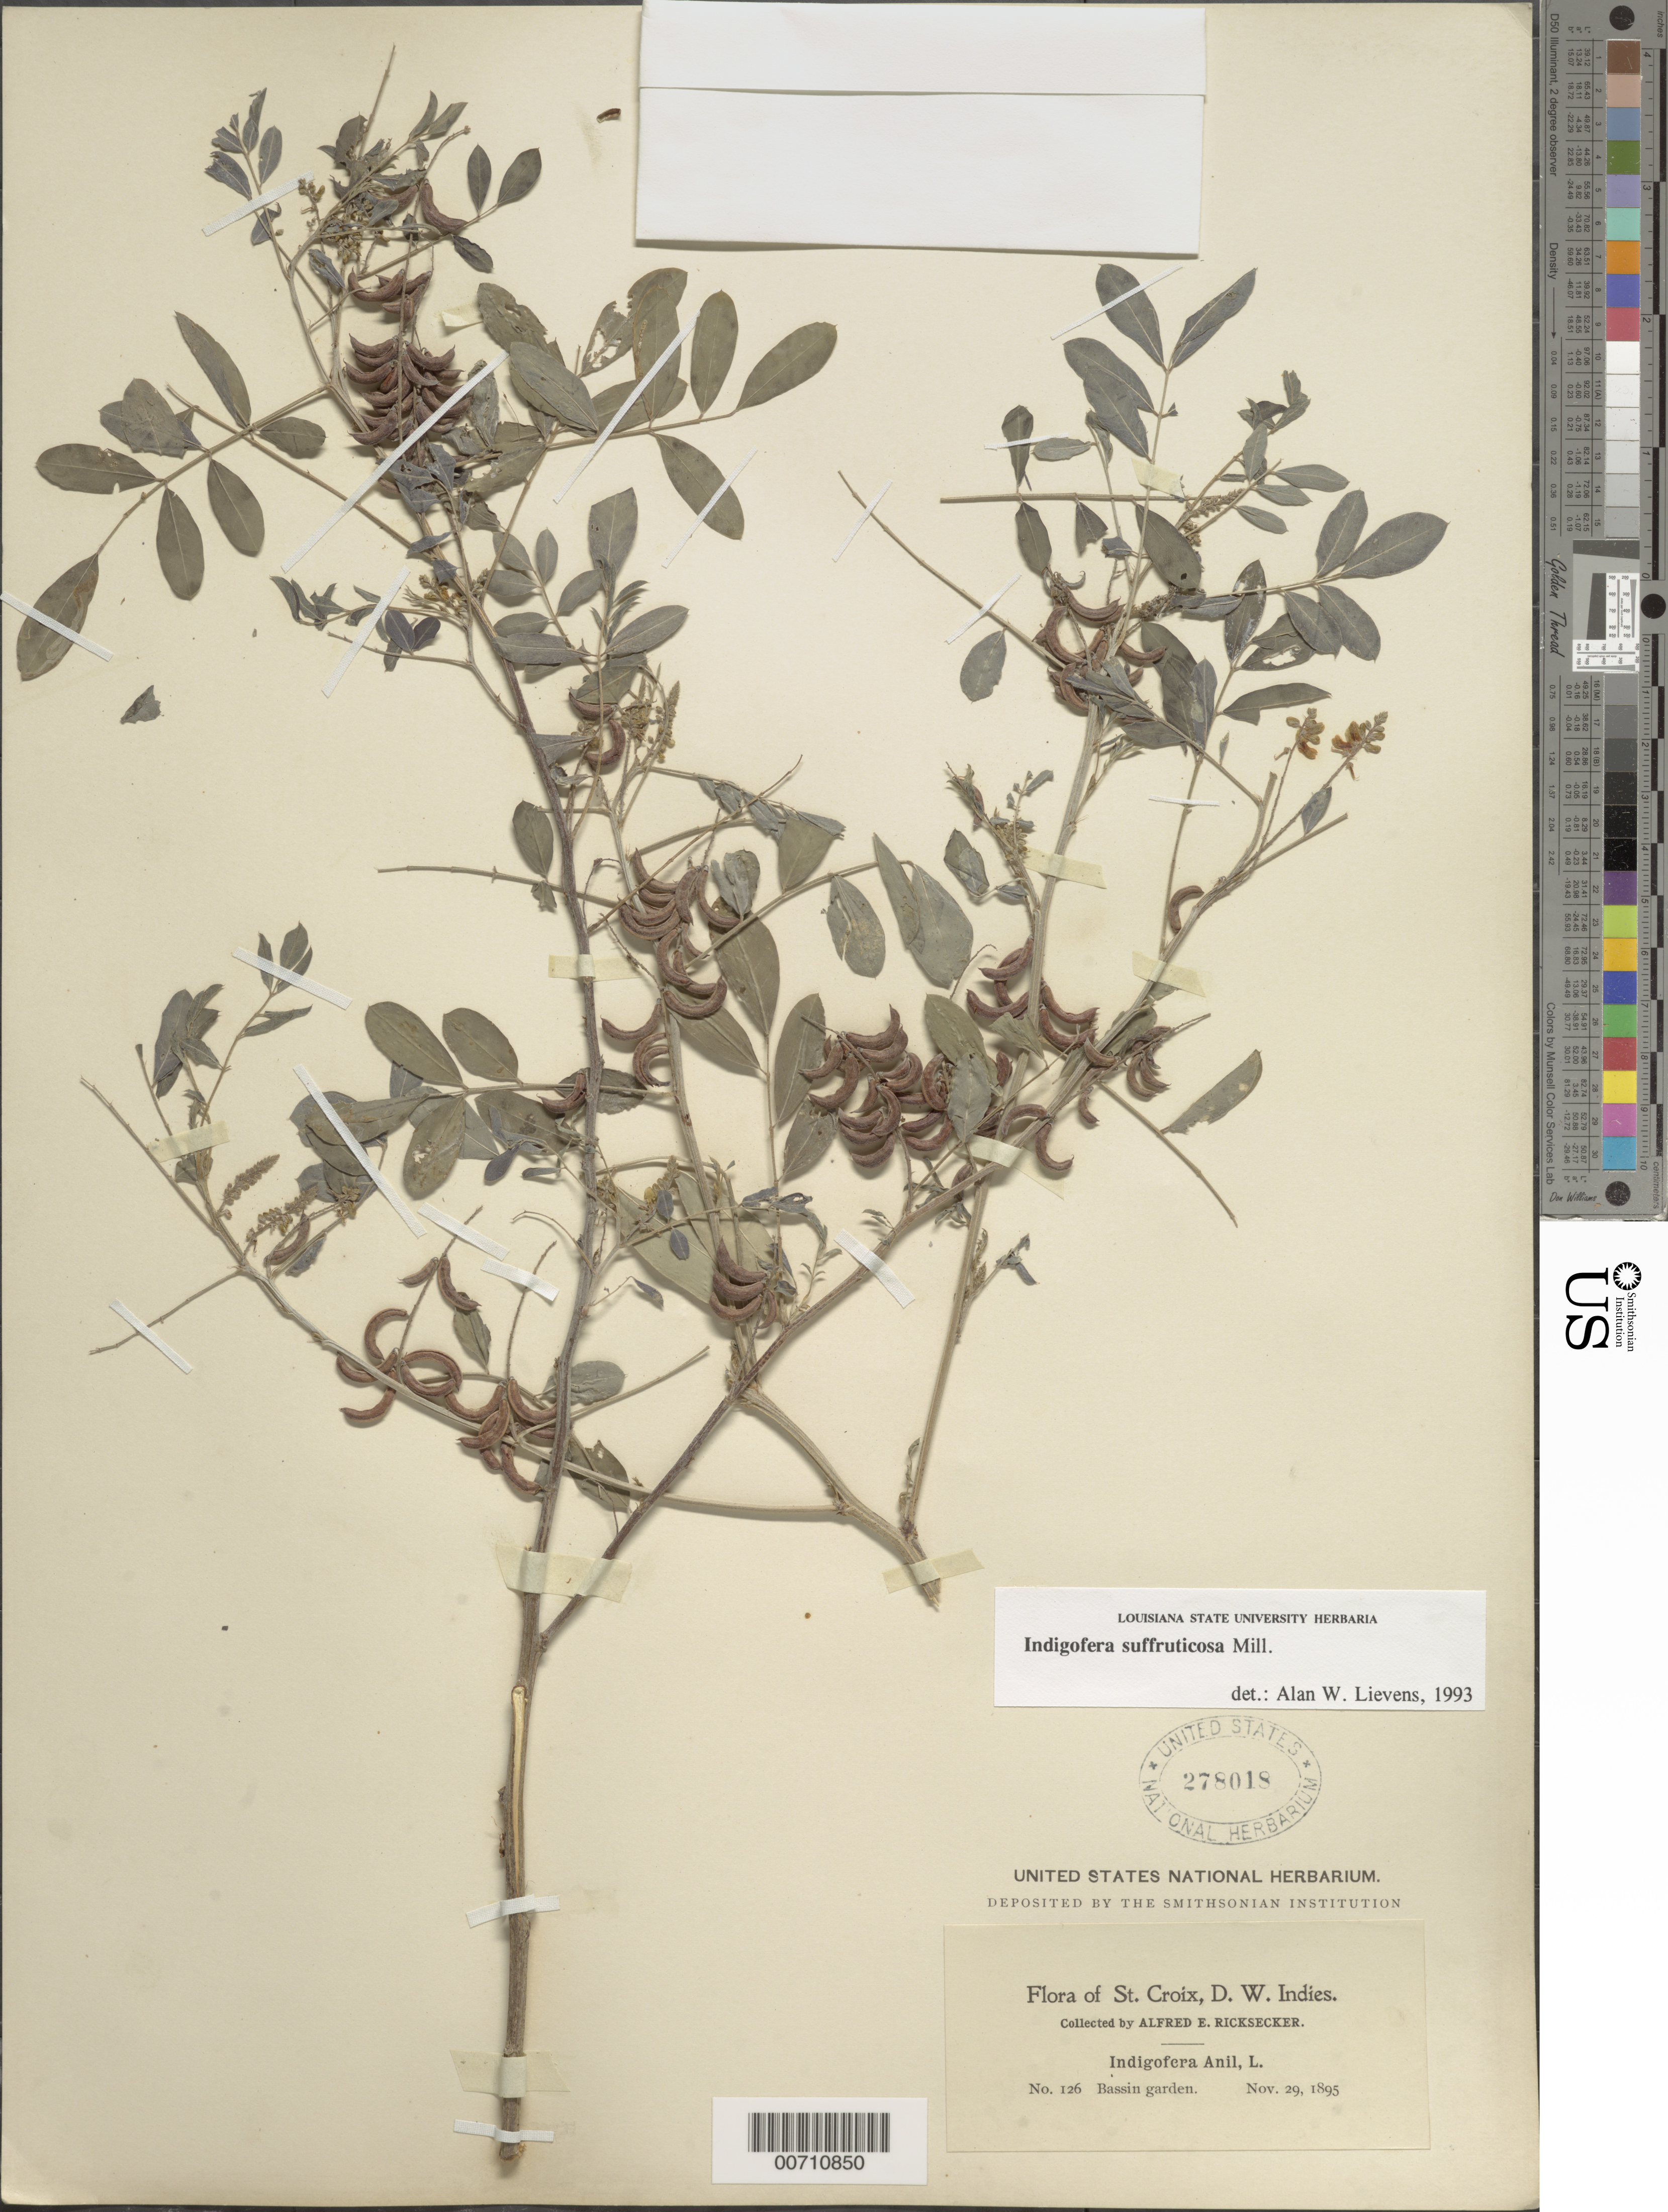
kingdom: Plantae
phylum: Tracheophyta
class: Magnoliopsida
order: Fabales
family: Fabaceae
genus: Indigofera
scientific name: Indigofera suffruticosa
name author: Mill.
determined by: Lievens, A. W., (LSU), Louisiana State University Herbarium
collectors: A. E. Ricksecker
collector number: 126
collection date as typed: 29 Nov 1895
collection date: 1895-11-29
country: U.S. Virgin Islands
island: St. Croix Island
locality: Bassin garden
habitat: Bassin garden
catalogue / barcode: US 278018